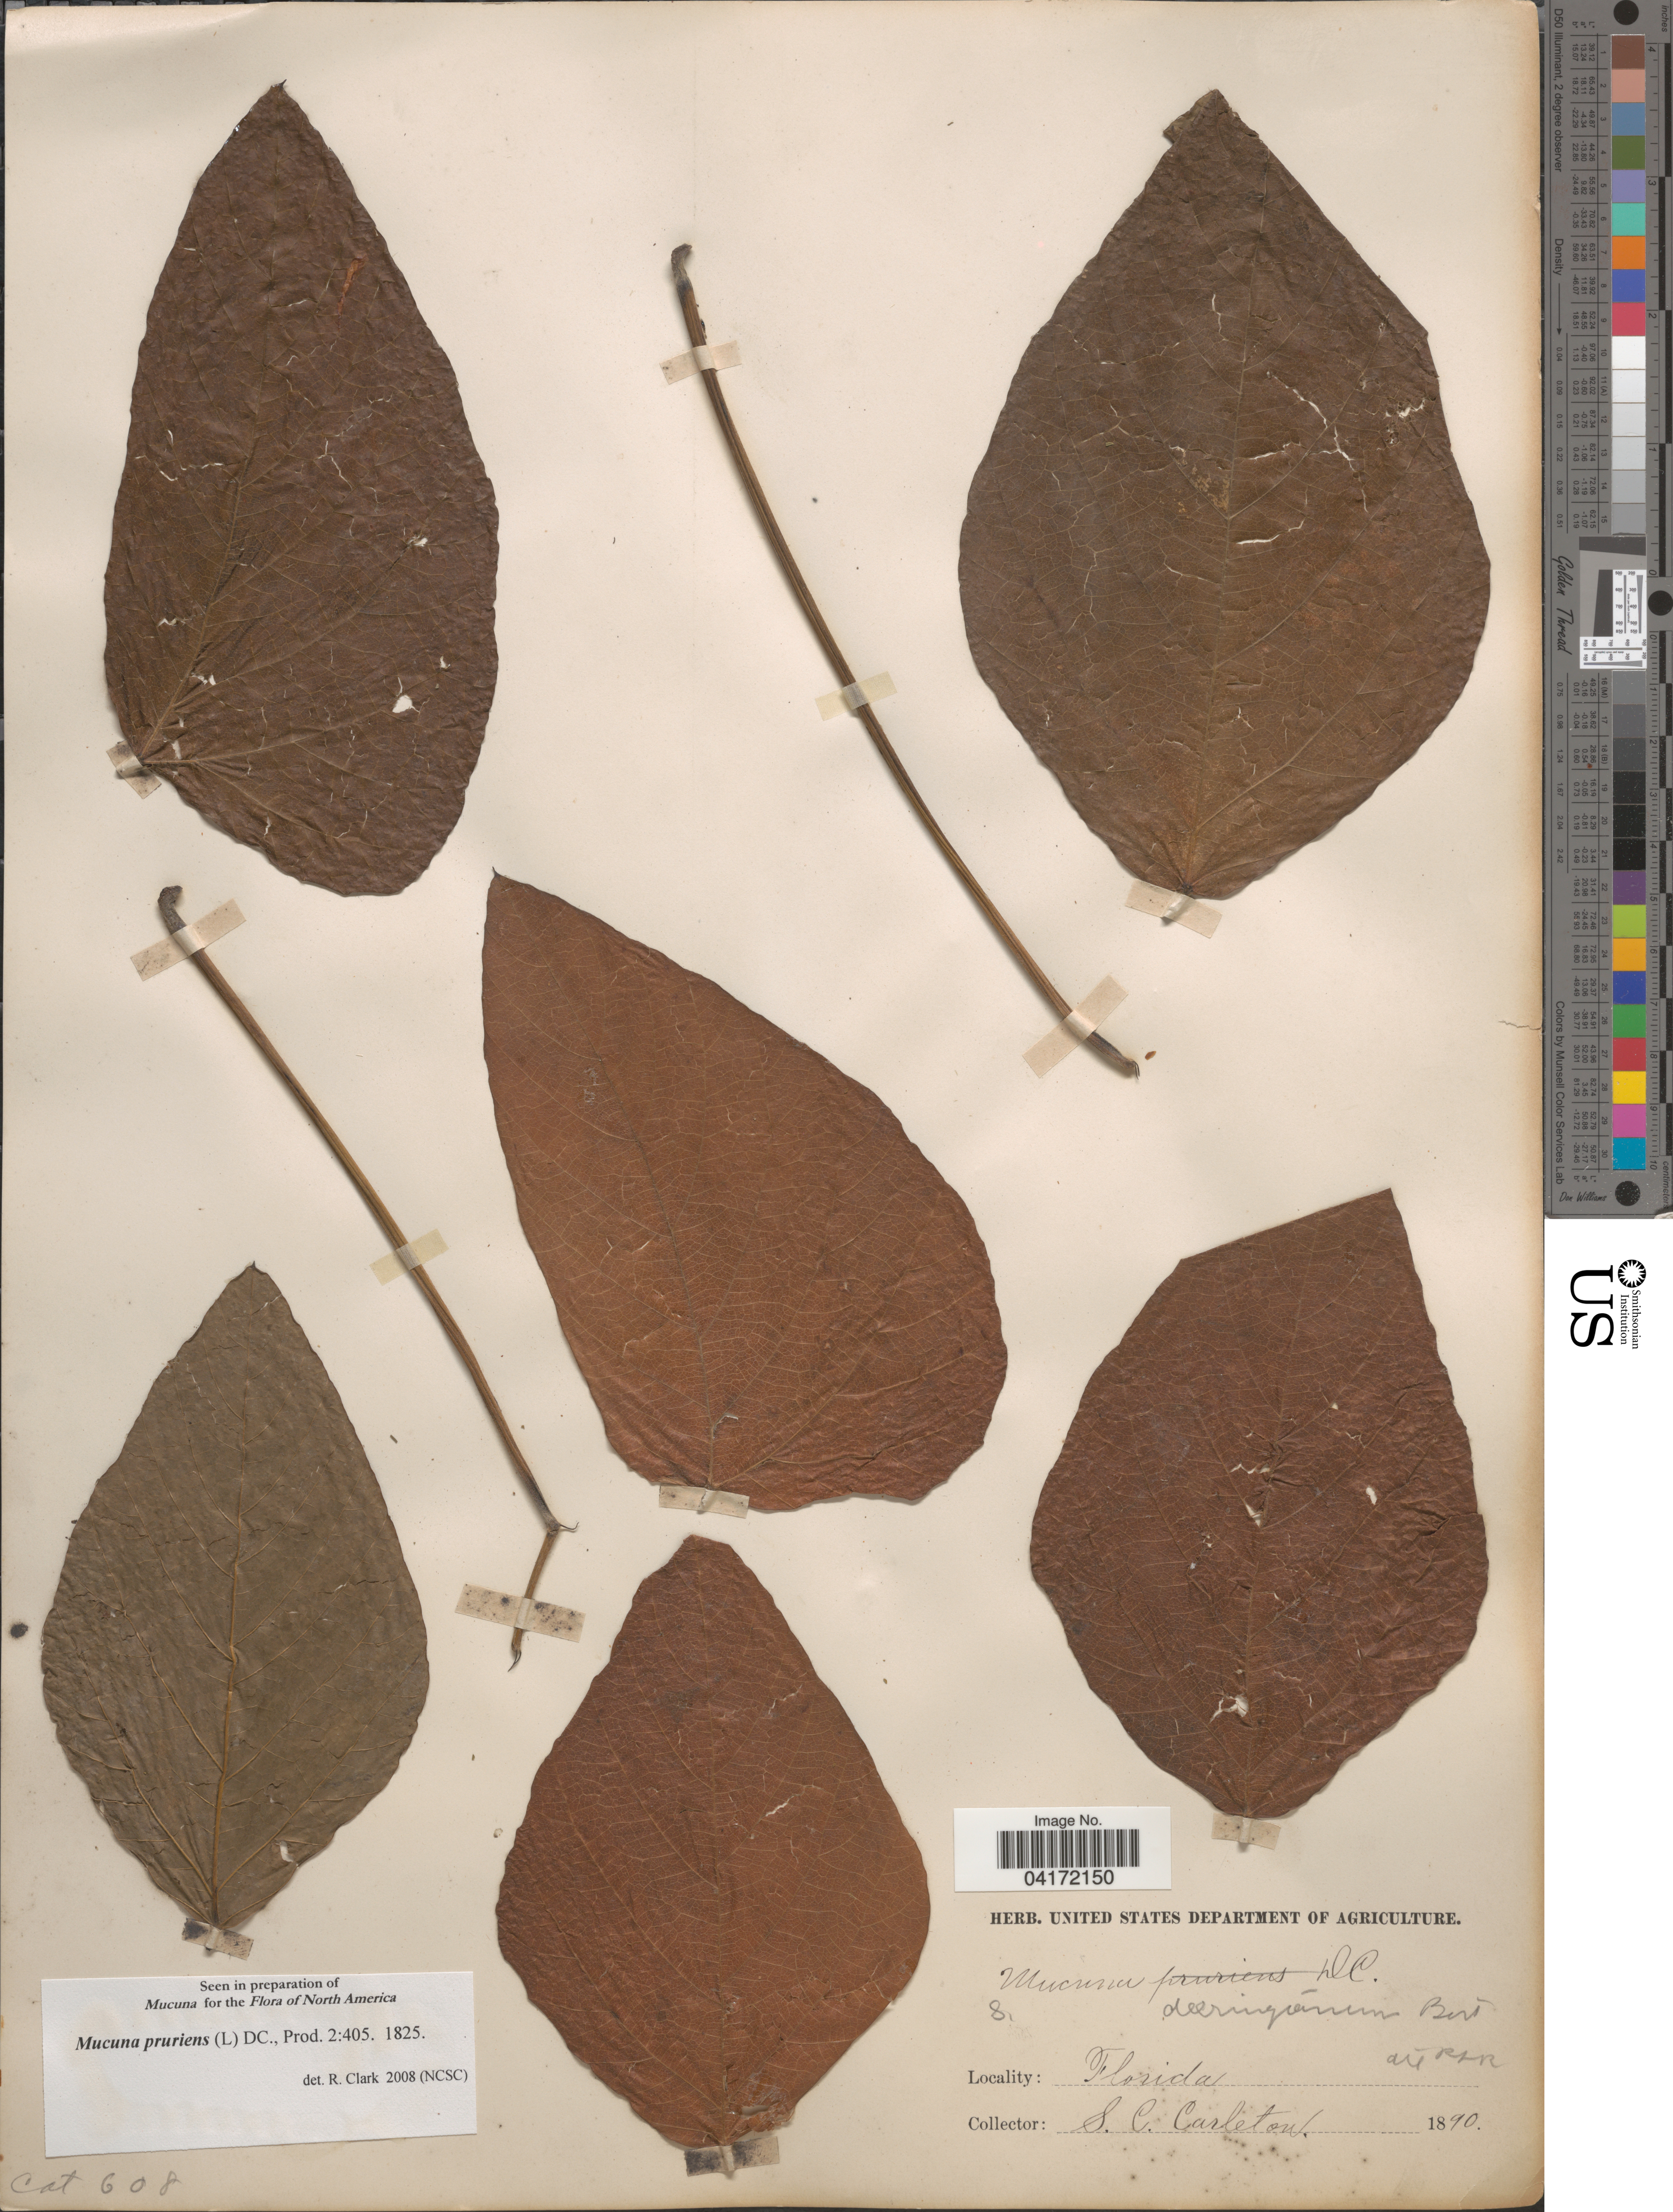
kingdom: Plantae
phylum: Tracheophyta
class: Magnoliopsida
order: Fabales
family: Fabaceae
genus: Mucuna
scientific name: Mucuna pruriens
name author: (L.) DC.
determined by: Clark, R.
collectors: S. Carleton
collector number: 8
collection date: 1890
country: United States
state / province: Florida